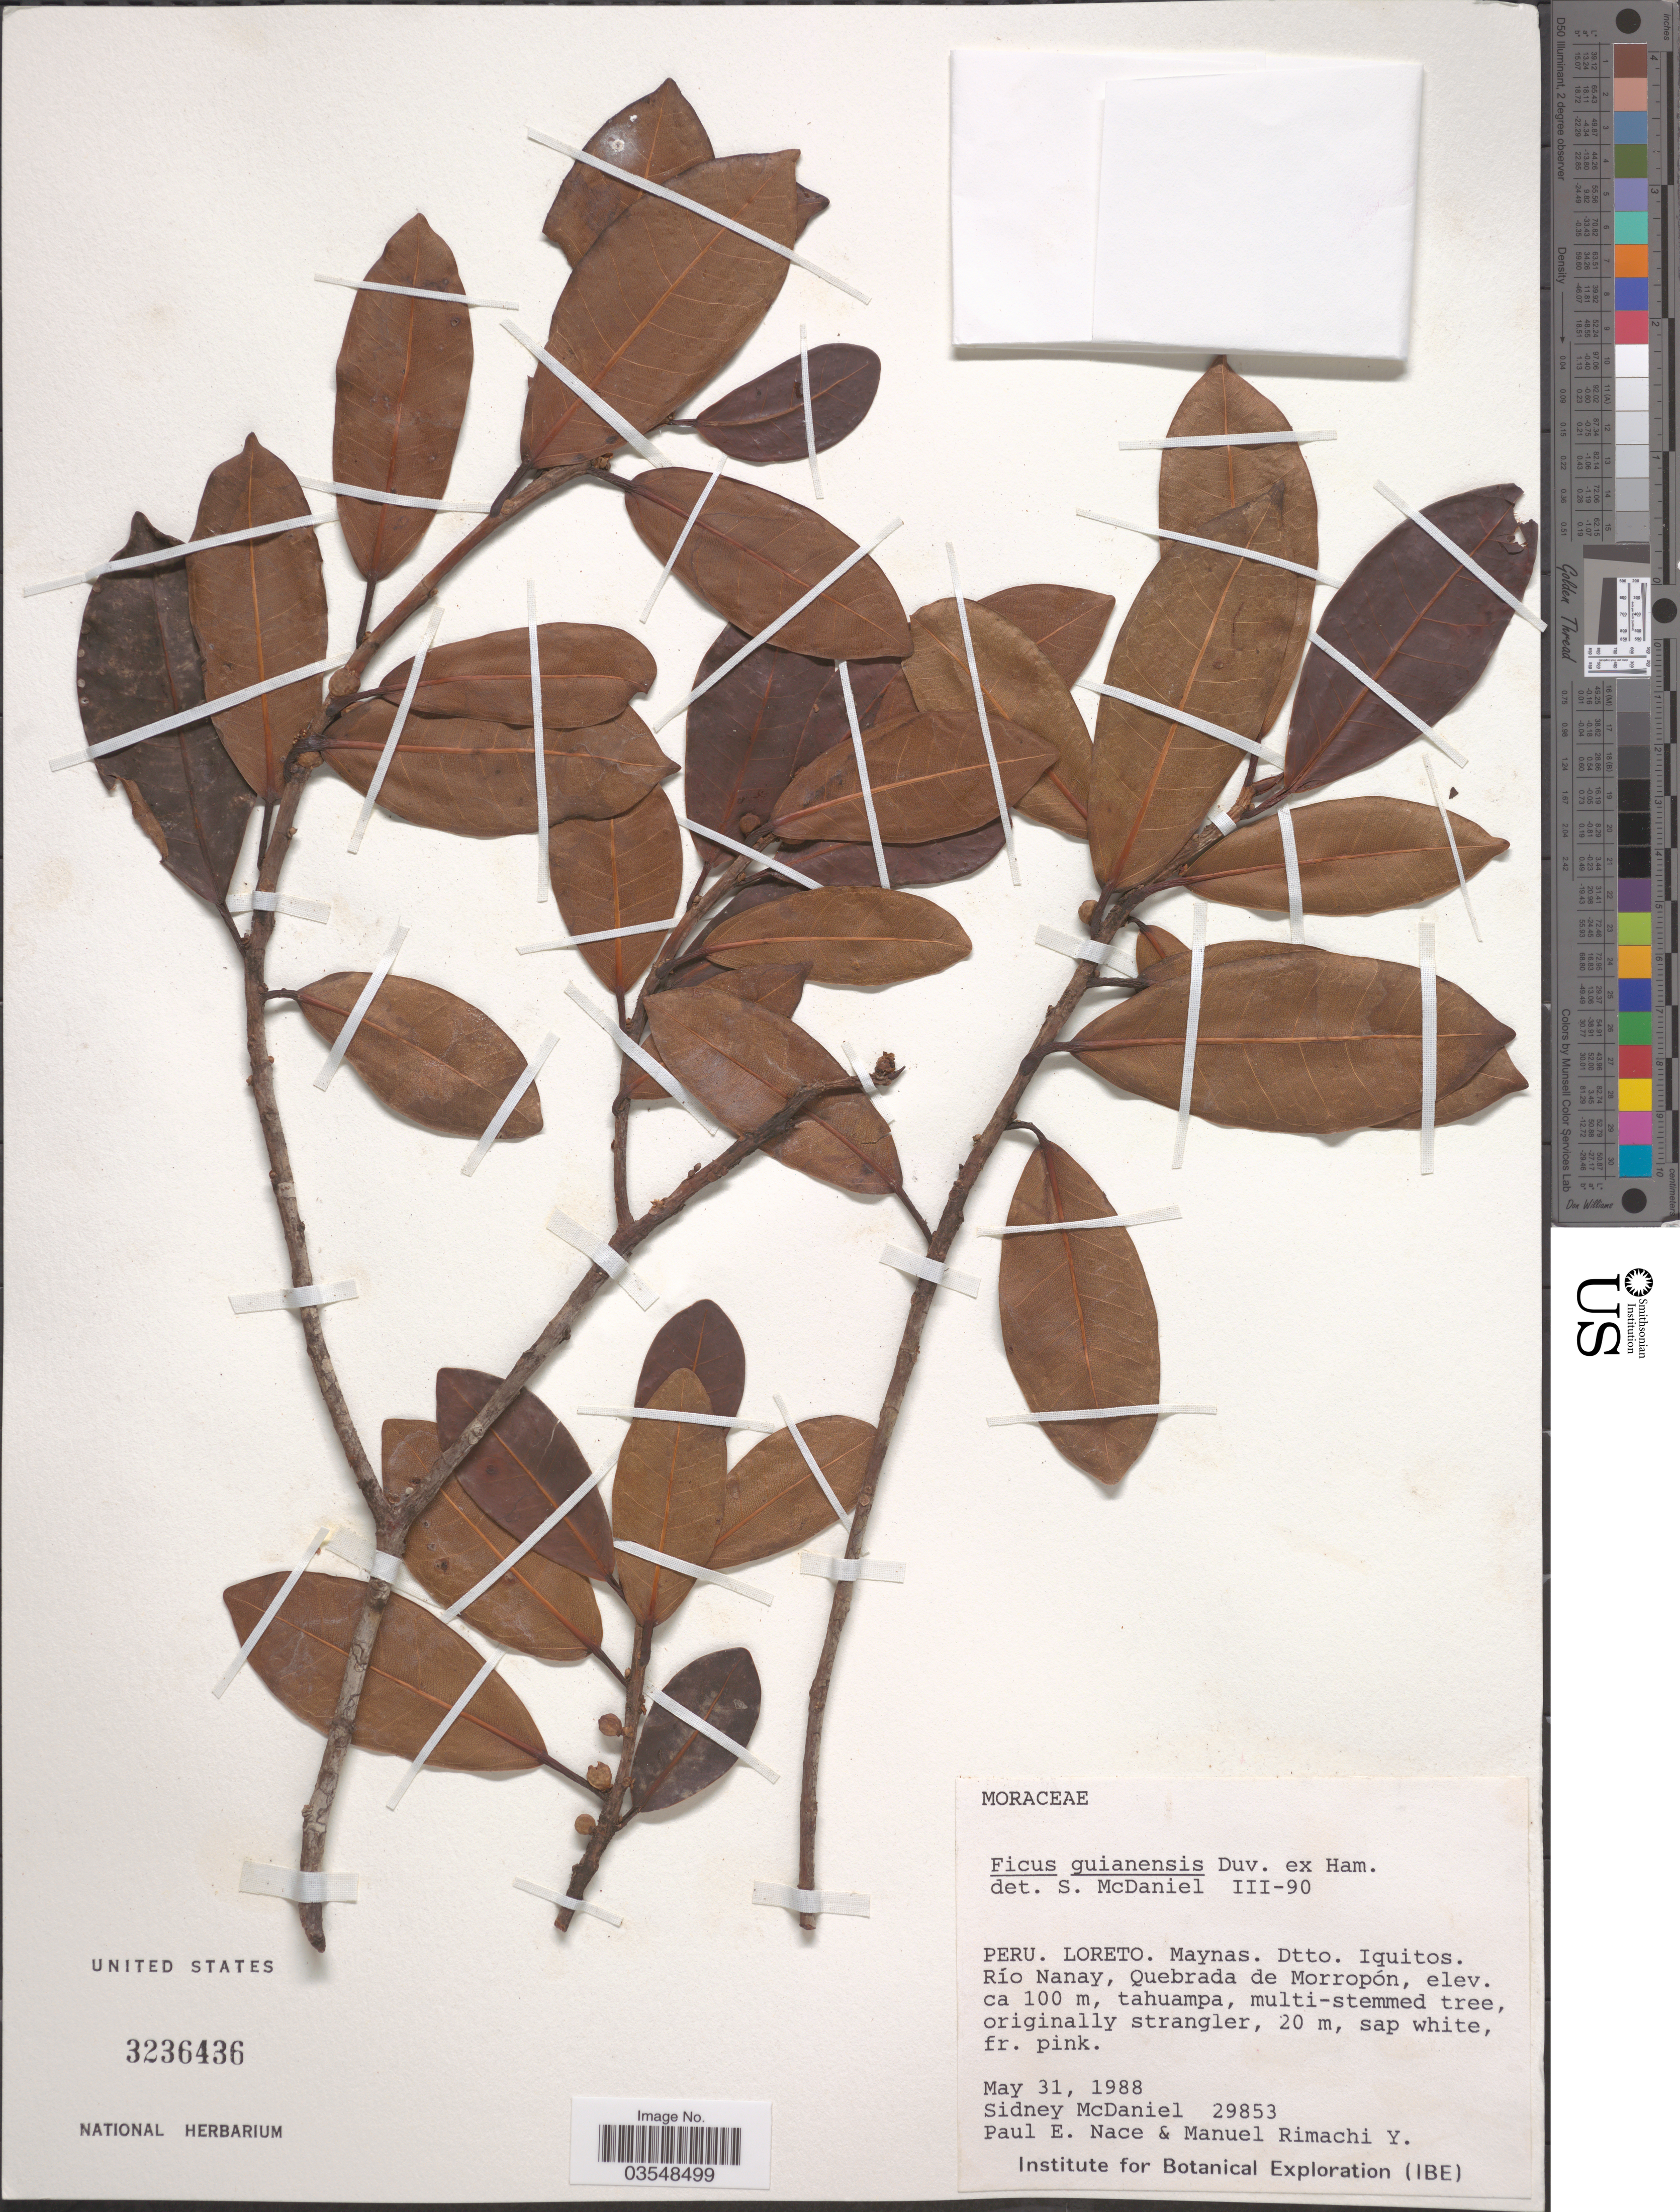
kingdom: Plantae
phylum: Tracheophyta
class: Magnoliopsida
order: Rosales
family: Moraceae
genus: Ficus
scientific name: Ficus guianensis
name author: Desv. ex Ham.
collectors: S. McDaniel, P. Nace & M. Rimachi Y.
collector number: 29853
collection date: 1988-05-31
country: Peru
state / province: Loreto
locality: Maynas. Dtto. Iquitos. Río Nanay, Quebrada de Morropón.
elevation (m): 100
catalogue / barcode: US 3236436